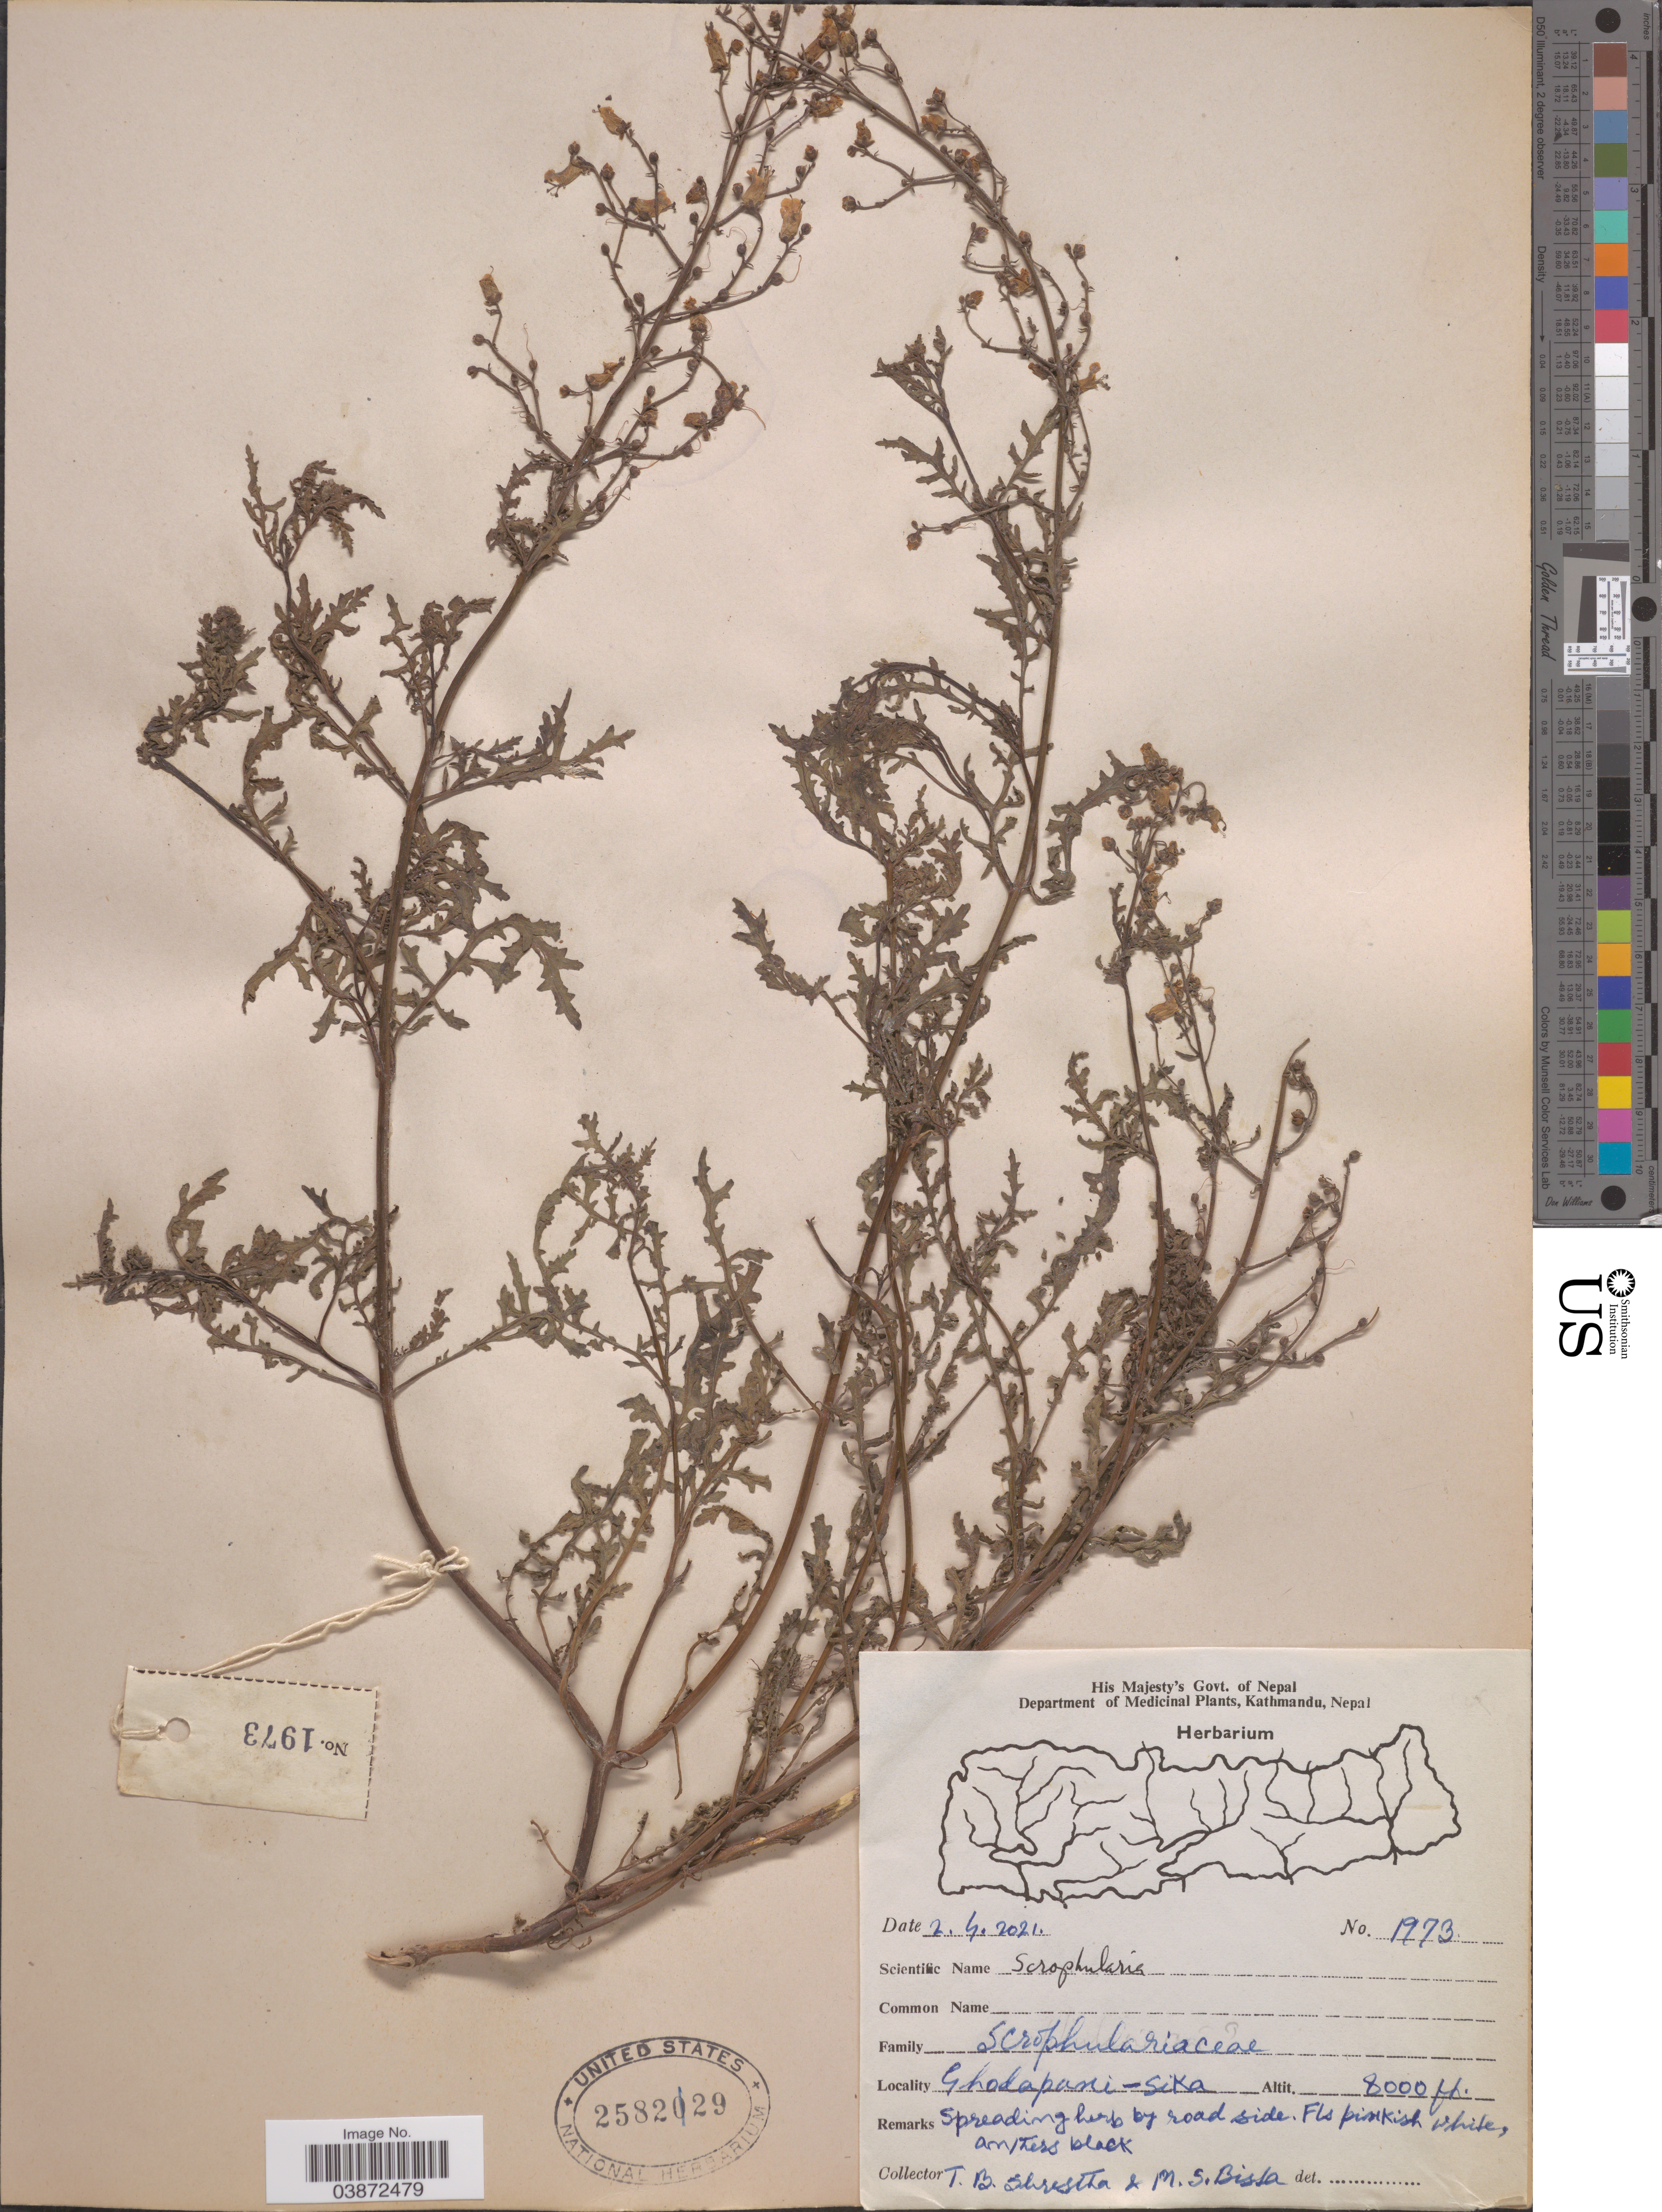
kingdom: Plantae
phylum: Tracheophyta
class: Magnoliopsida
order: Lamiales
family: Scrophulariaceae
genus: Scrophularia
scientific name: Scrophularia sp.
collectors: T. B. Shrestha & M. Bista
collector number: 1973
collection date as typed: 2.4.2021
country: Nepal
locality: Ghodapaxi-Sika.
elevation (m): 2438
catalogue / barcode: US 2582129